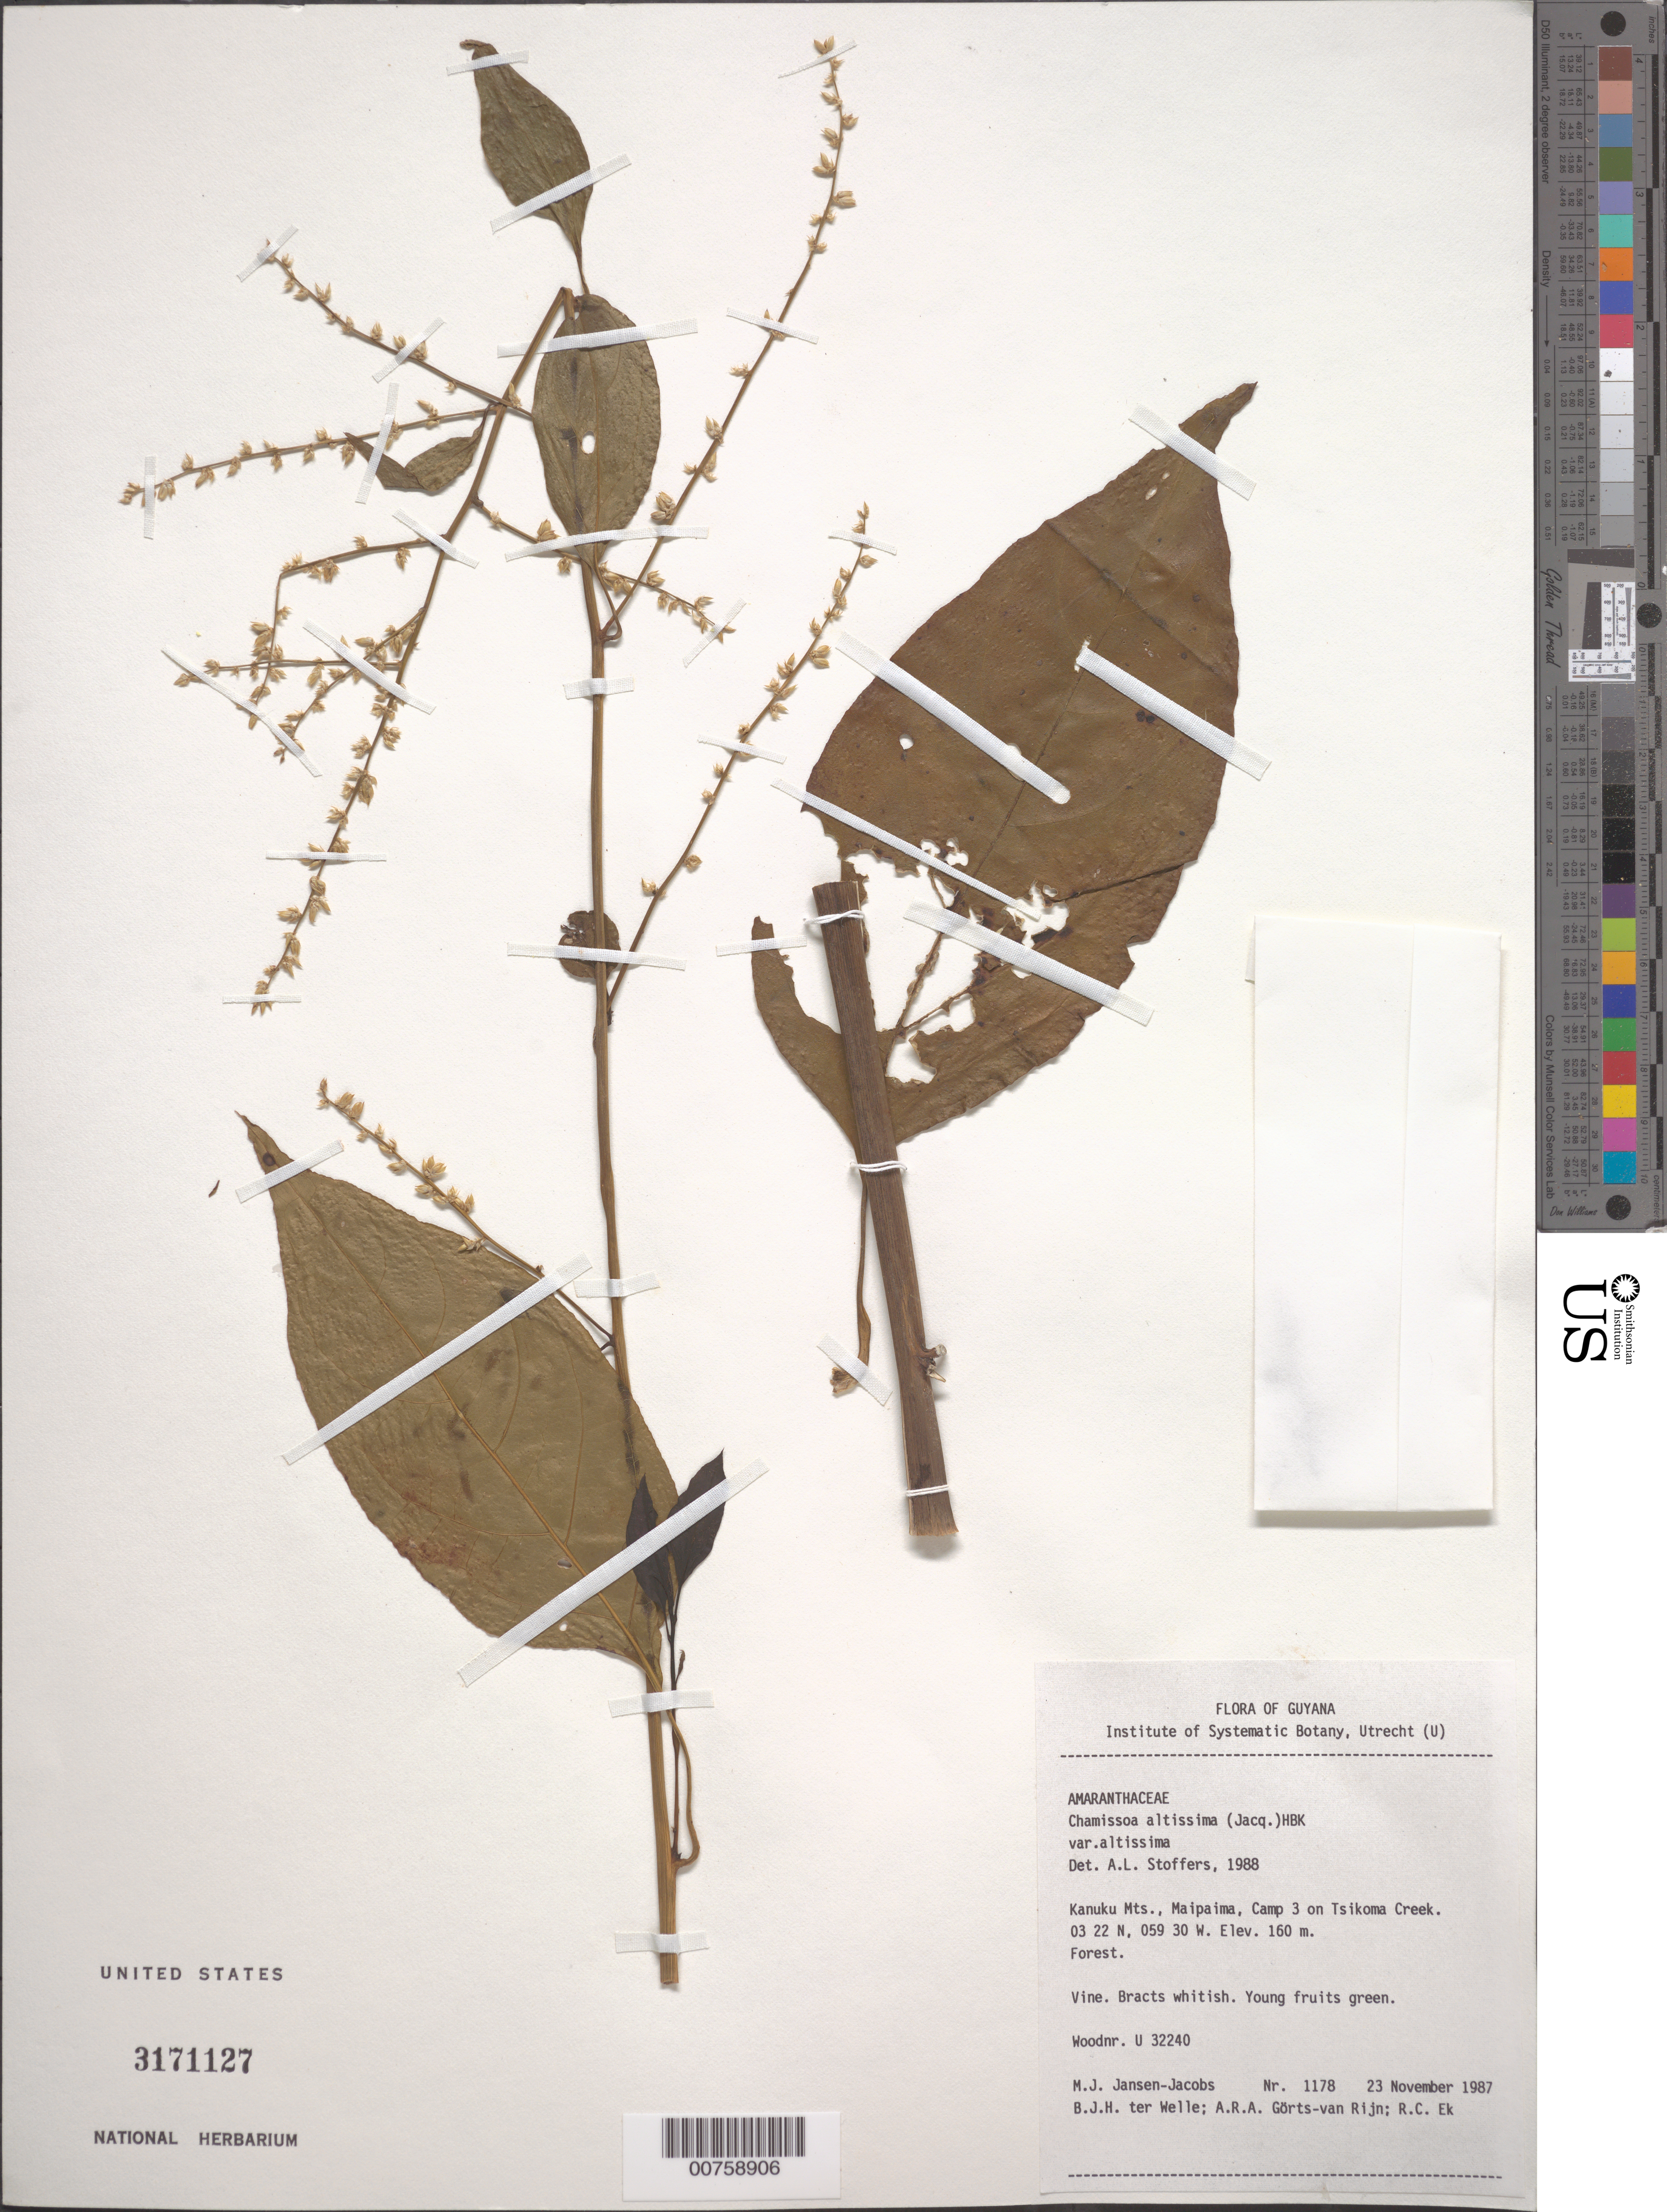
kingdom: Plantae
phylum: Tracheophyta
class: Magnoliopsida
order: Caryophyllales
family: Amaranthaceae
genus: Chamissoa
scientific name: Chamissoa altissima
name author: (Jacq.) Kunth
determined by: Stoffers, A. L.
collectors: M. J. Jansen-Jacobs, B. Welle, A. .R. A. Görts-van Rijn & R. C. Ek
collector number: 1178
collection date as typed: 23-Nov-87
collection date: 1987-11-23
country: Guyana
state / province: U. Takutu-U. Essequibo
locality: Kanuku Mts., Maipaima, Camp 3 on Tsikoma Creek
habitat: Forest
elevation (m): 160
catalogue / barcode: US 3171127